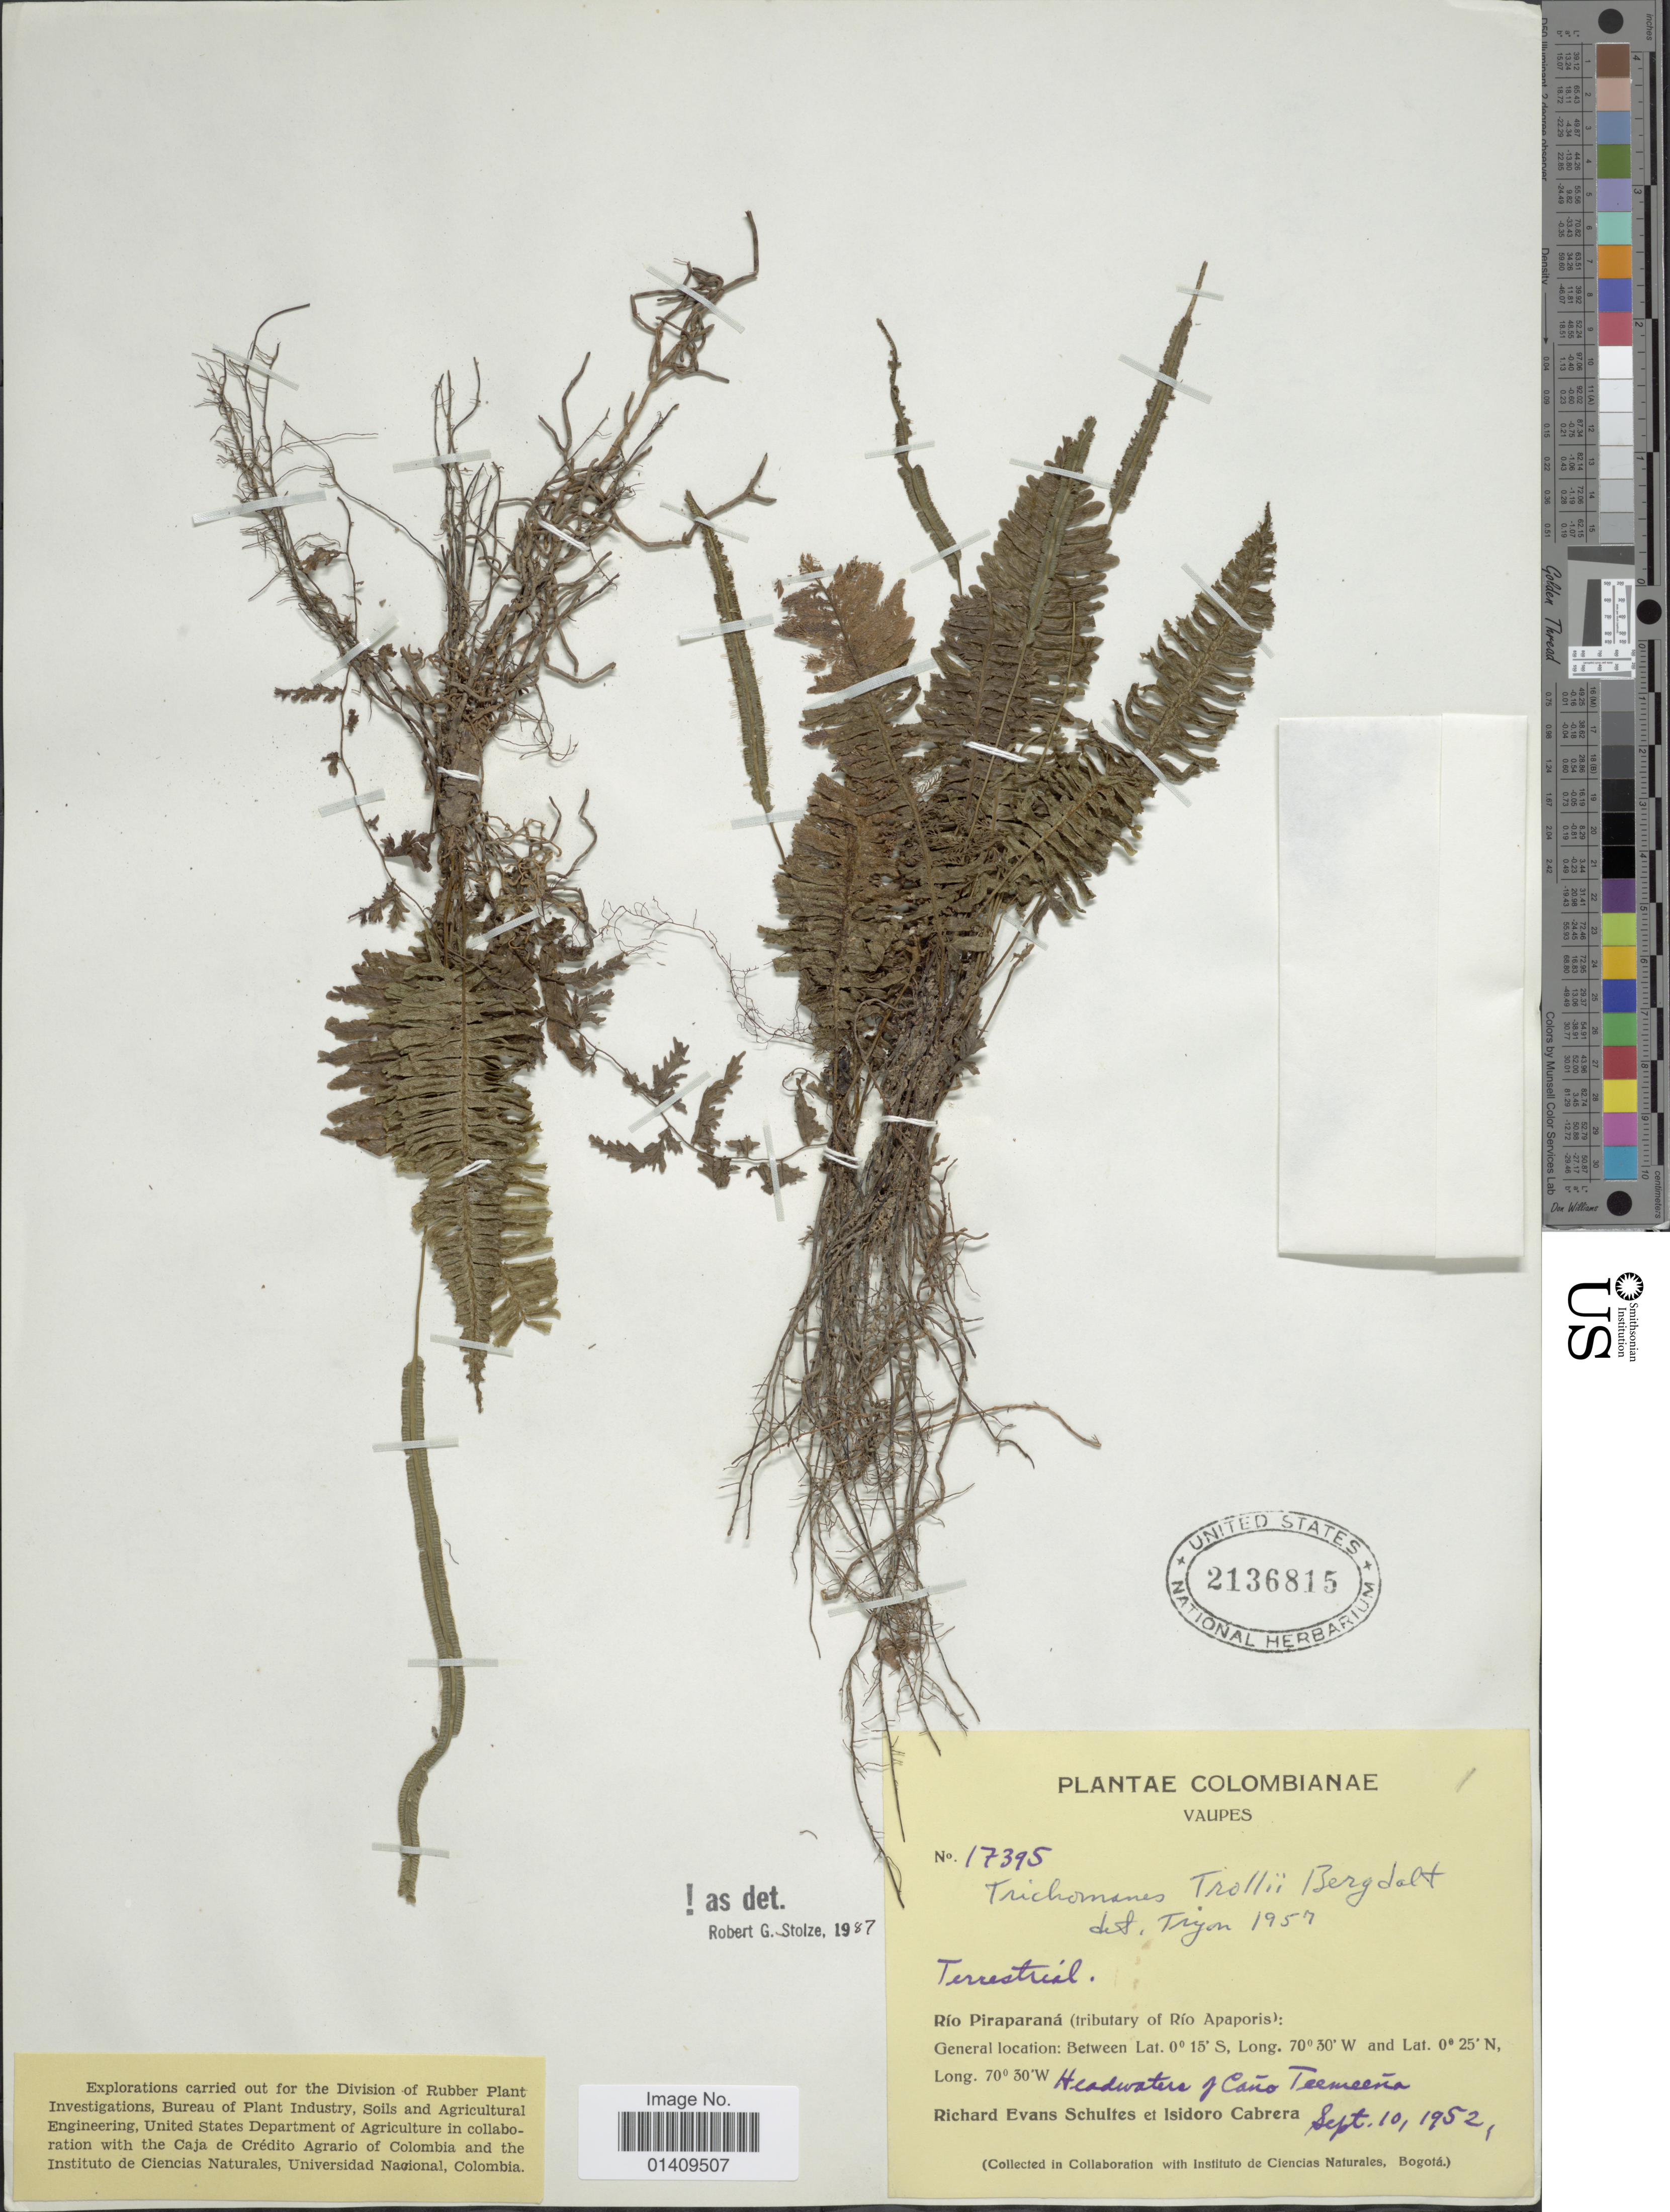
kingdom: Plantae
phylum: Tracheophyta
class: Polypodiopsida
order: Hymenophyllales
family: Hymenophyllaceae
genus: Trichomanes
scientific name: Trichomanes trollii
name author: Bergdolt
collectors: R. E. Schultes & I. Cabrera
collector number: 17395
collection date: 1952-09-10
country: Colombia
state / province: Vaupés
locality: Vaupes Rio Piraparana tributary of Rio Apaporis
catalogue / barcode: US 2136815